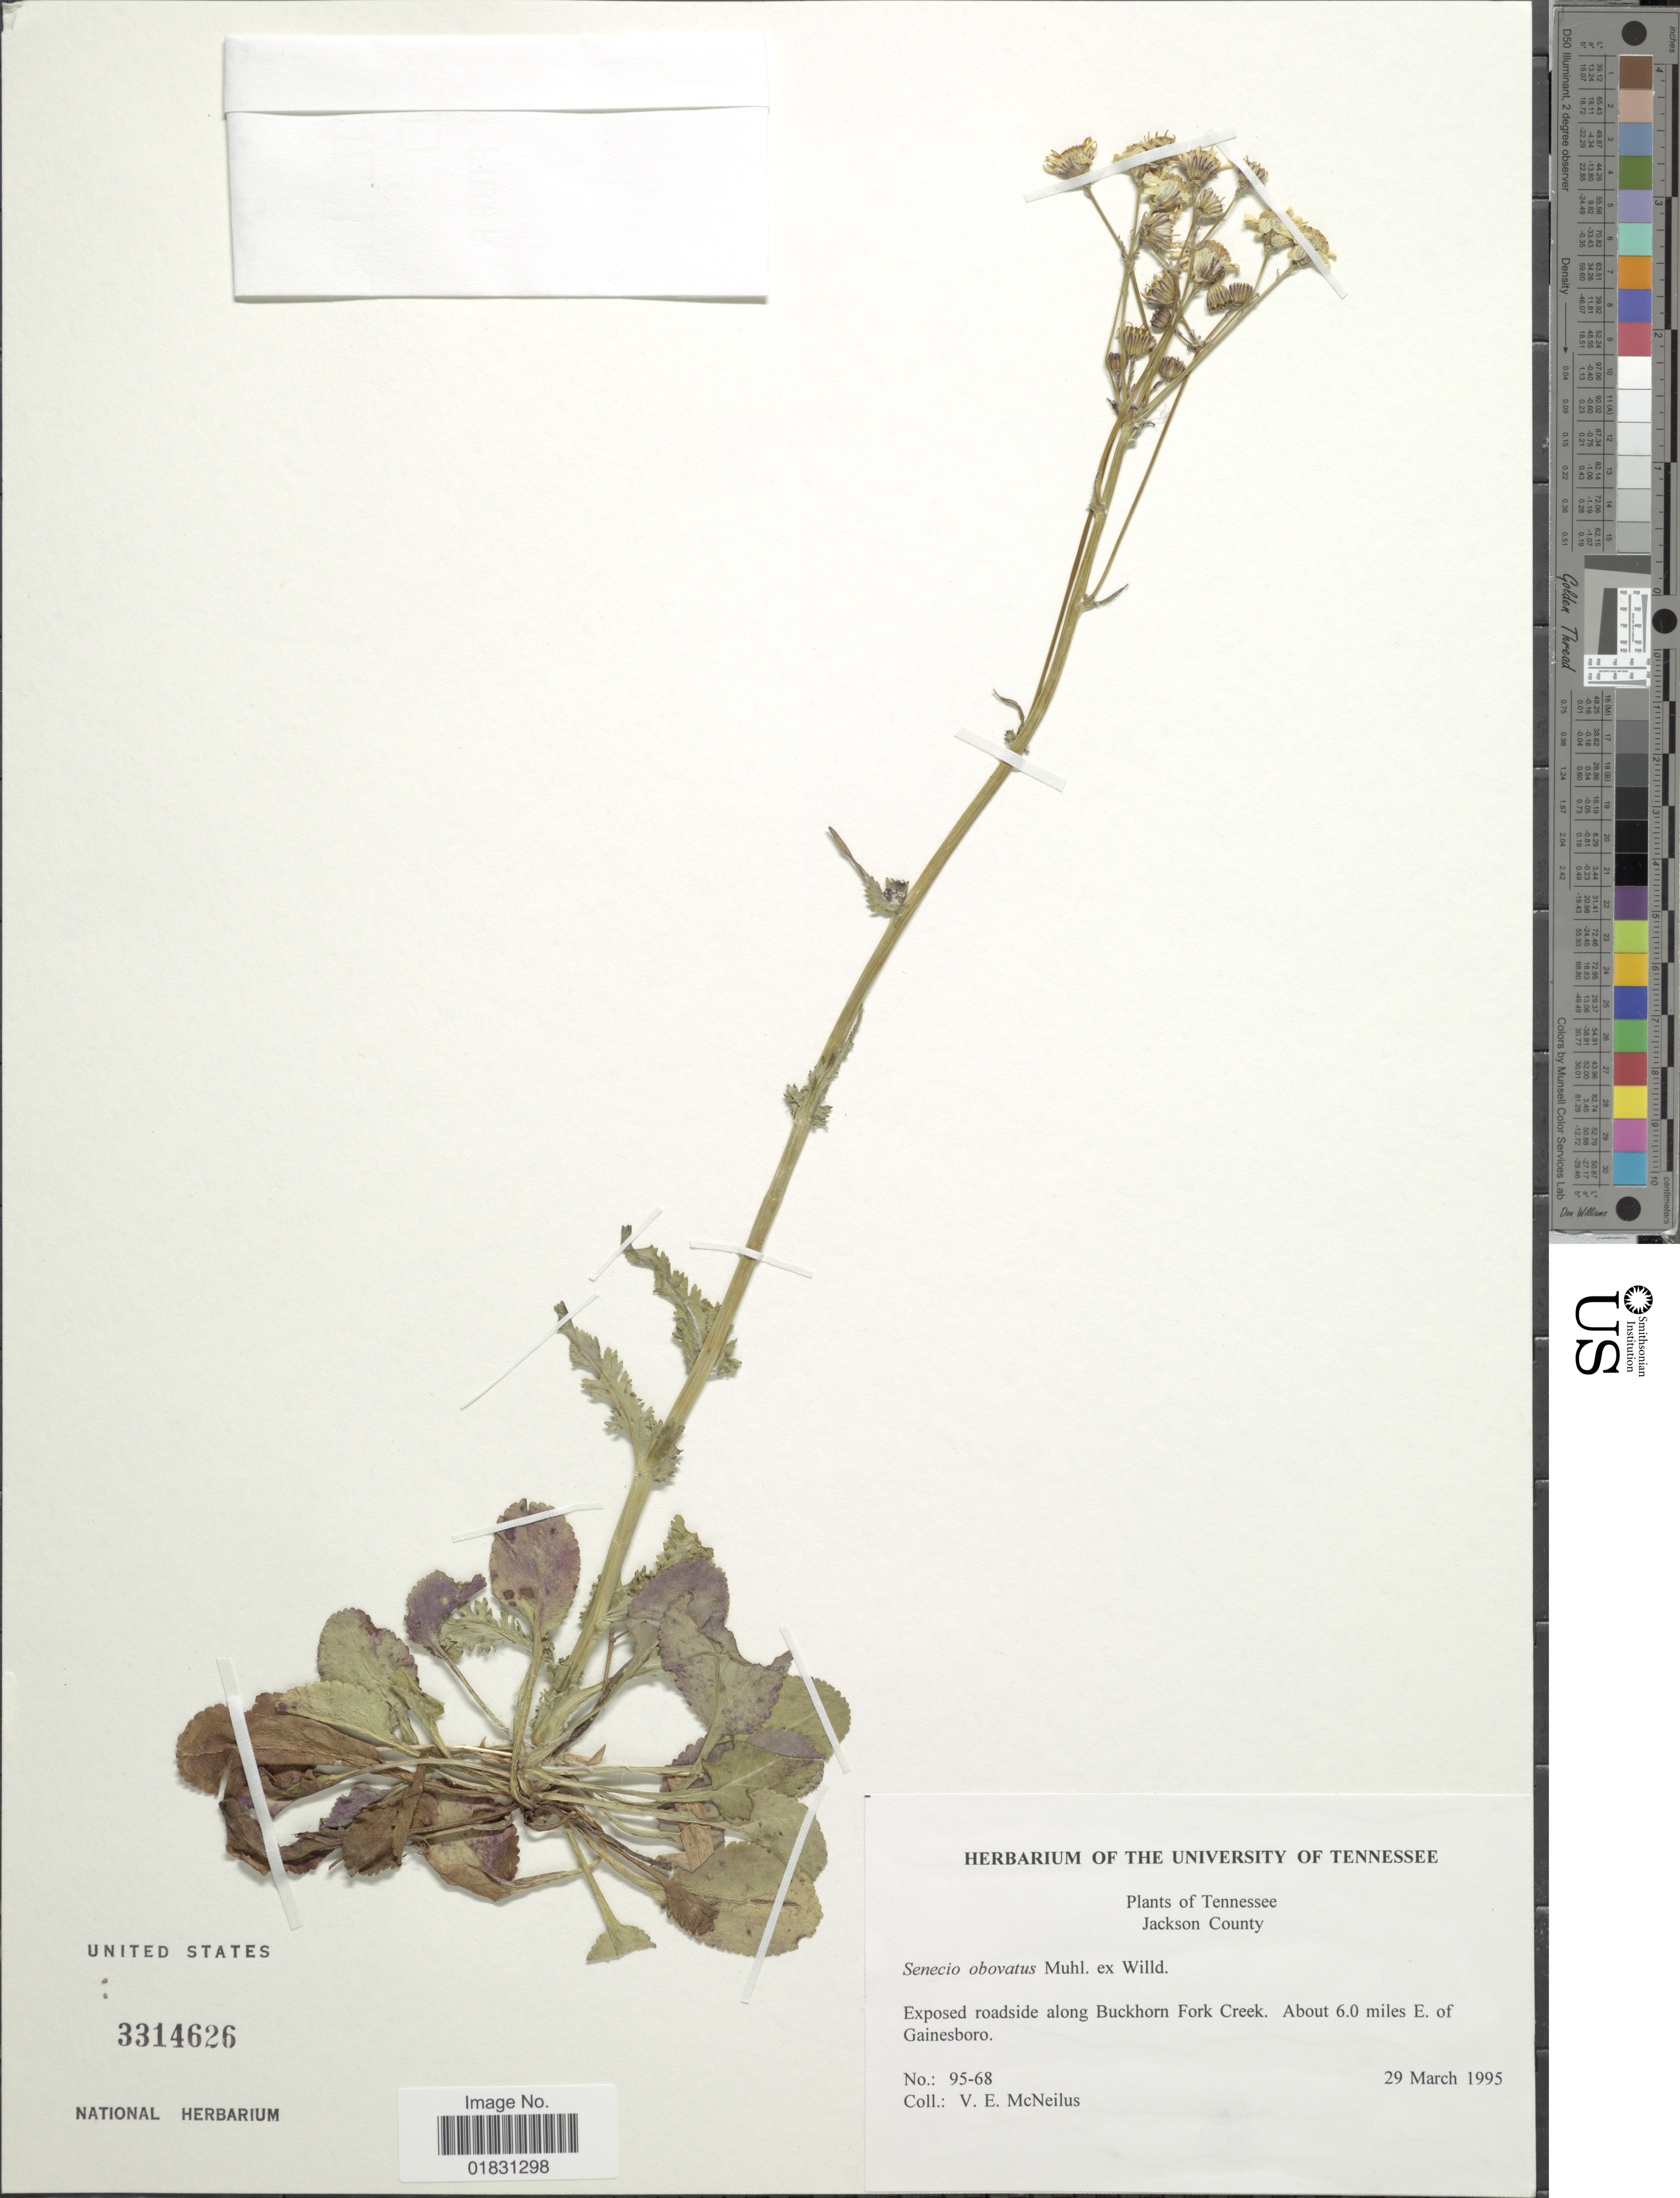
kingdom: Plantae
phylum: Tracheophyta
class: Magnoliopsida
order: Asterales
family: Asteraceae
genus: Packera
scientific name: Packera obovata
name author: (Muhl. ex Willd.) W.A. Weber & Á. Löve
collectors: V. Mcneilus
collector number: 95-68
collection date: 1995-03-29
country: United States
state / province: Tennessee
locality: Jackson County, Exposed roadside along Buckborn Fork Creek. About 6.0 miles E of Gaunesboro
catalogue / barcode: US 3314626